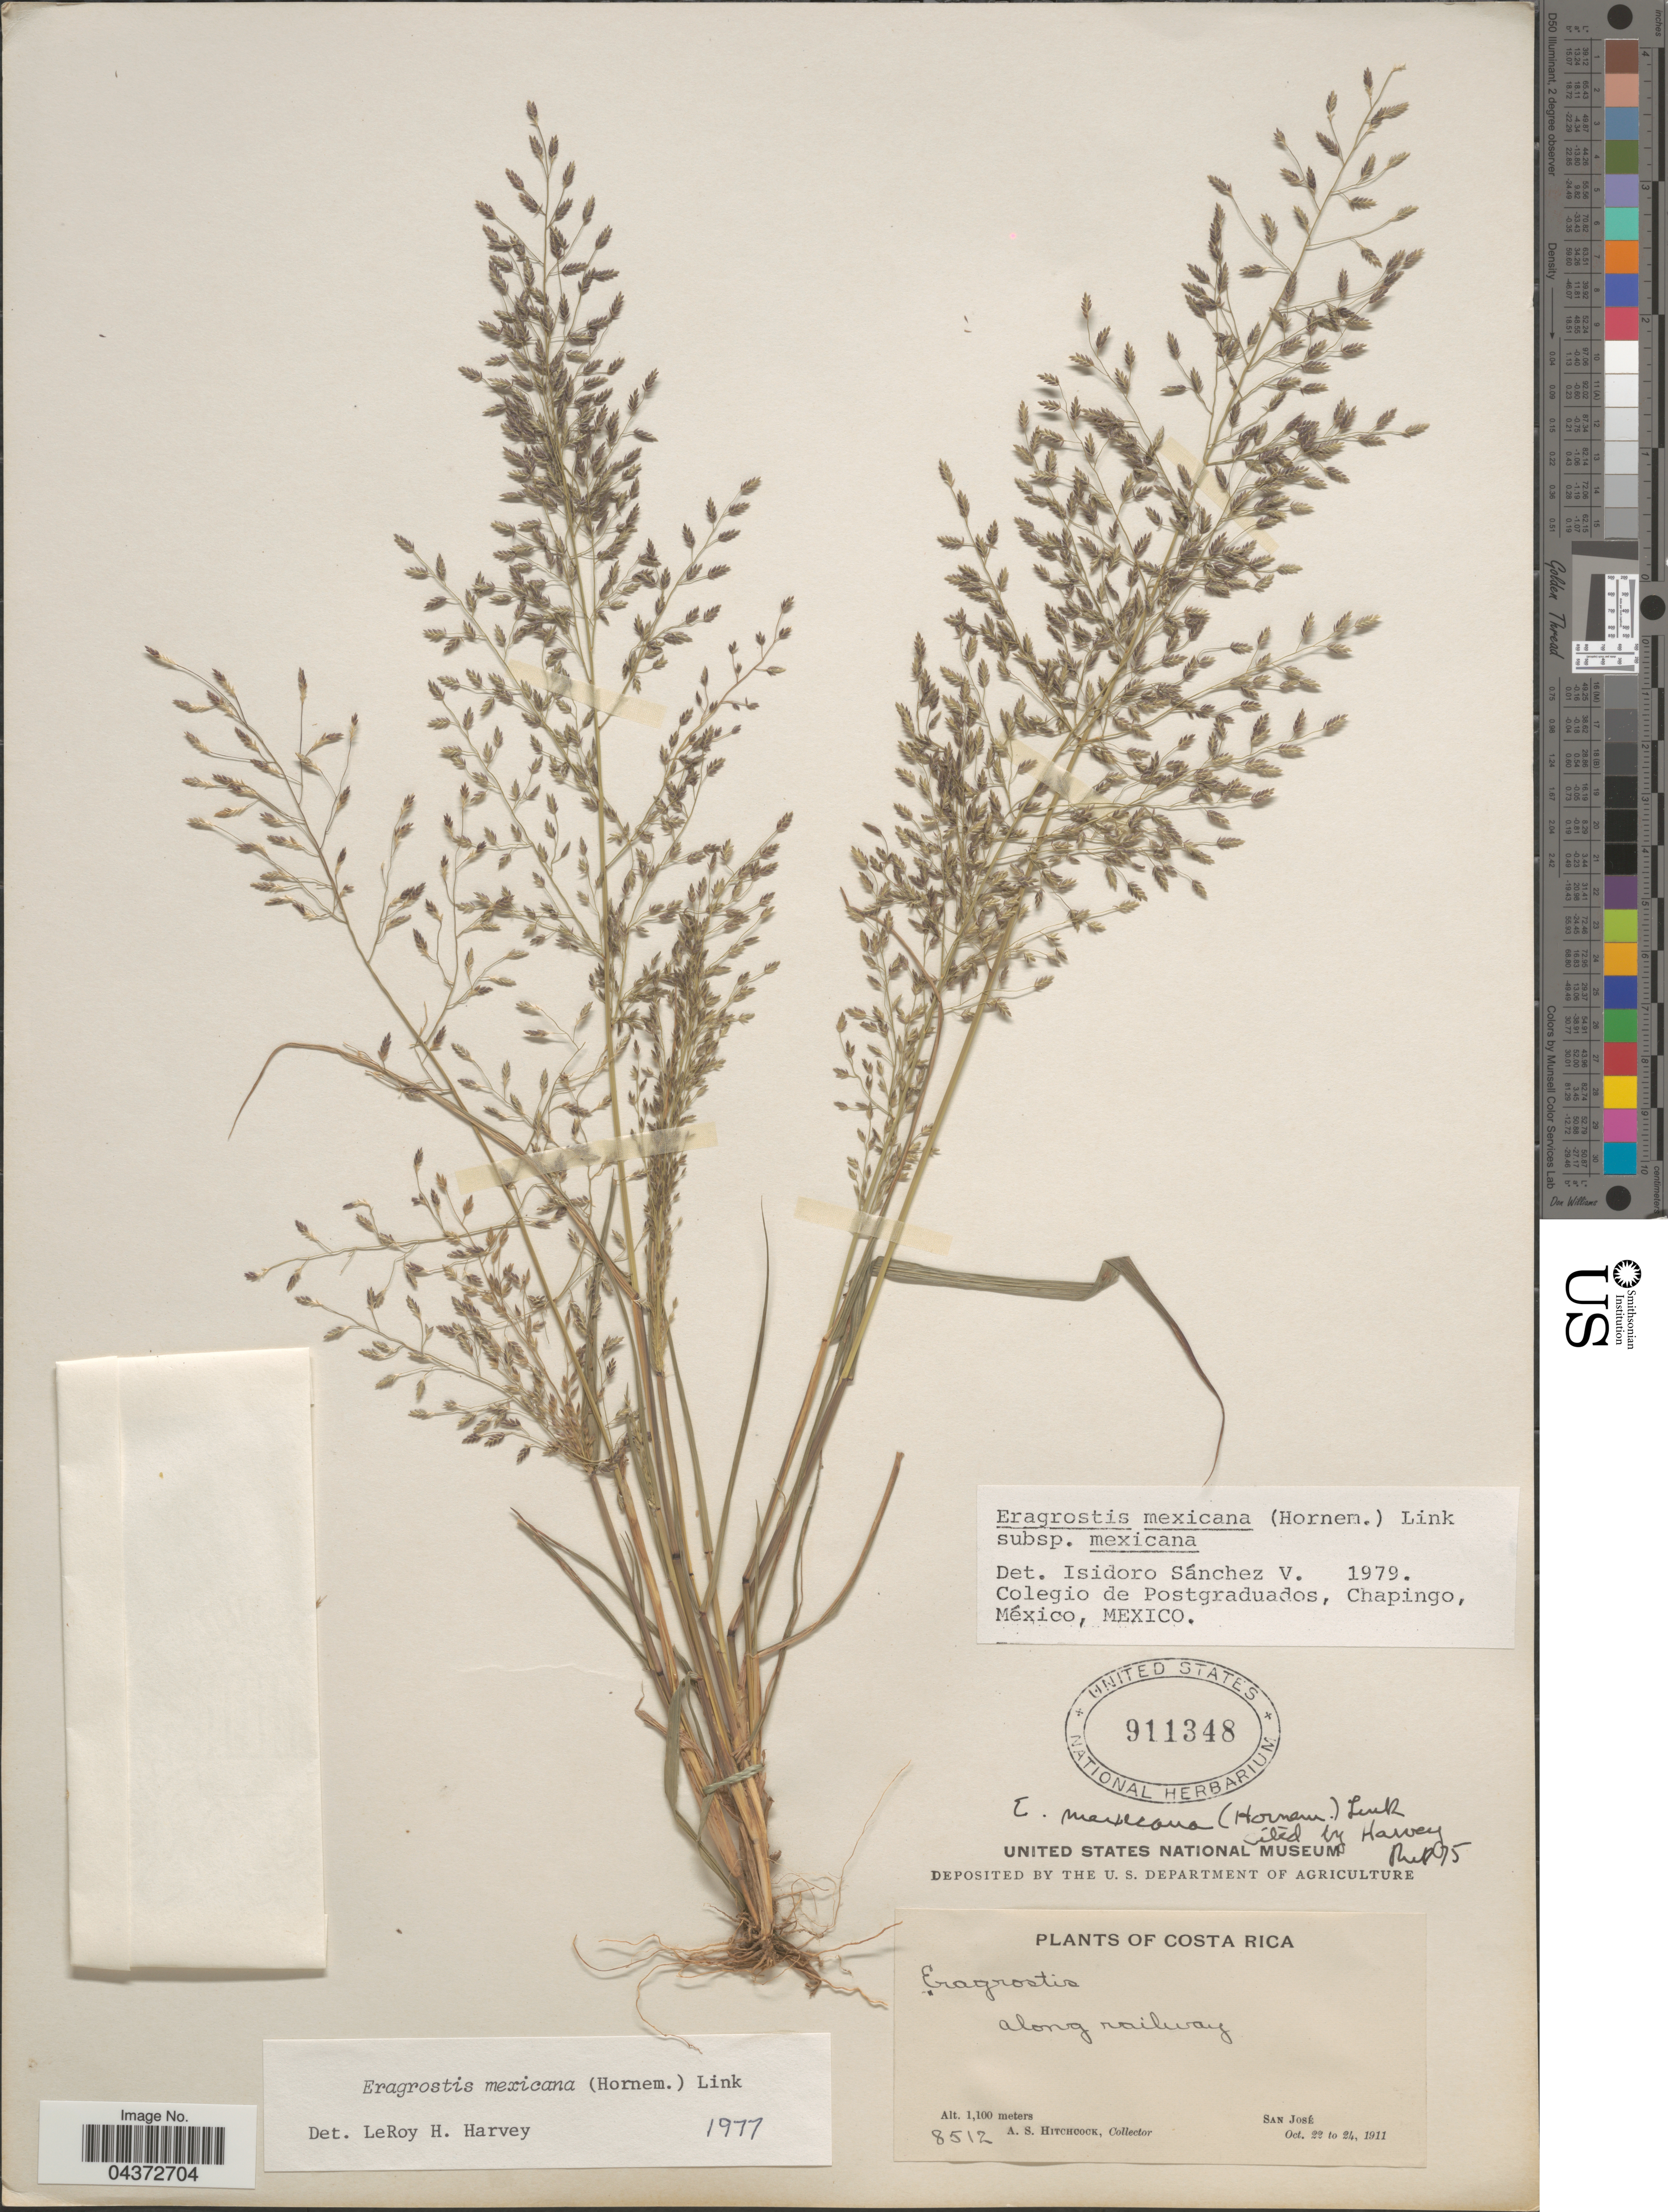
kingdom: Plantae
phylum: Tracheophyta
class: Liliopsida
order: Poales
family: Poaceae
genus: Eragrostis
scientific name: Eragrostis mexicana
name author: (Hornem.) Link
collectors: A. S. Hitchcock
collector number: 8512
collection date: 1911-10-22/1911-10-24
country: Costa Rica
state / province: San José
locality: Along railway.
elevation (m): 1100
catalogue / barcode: US 911348